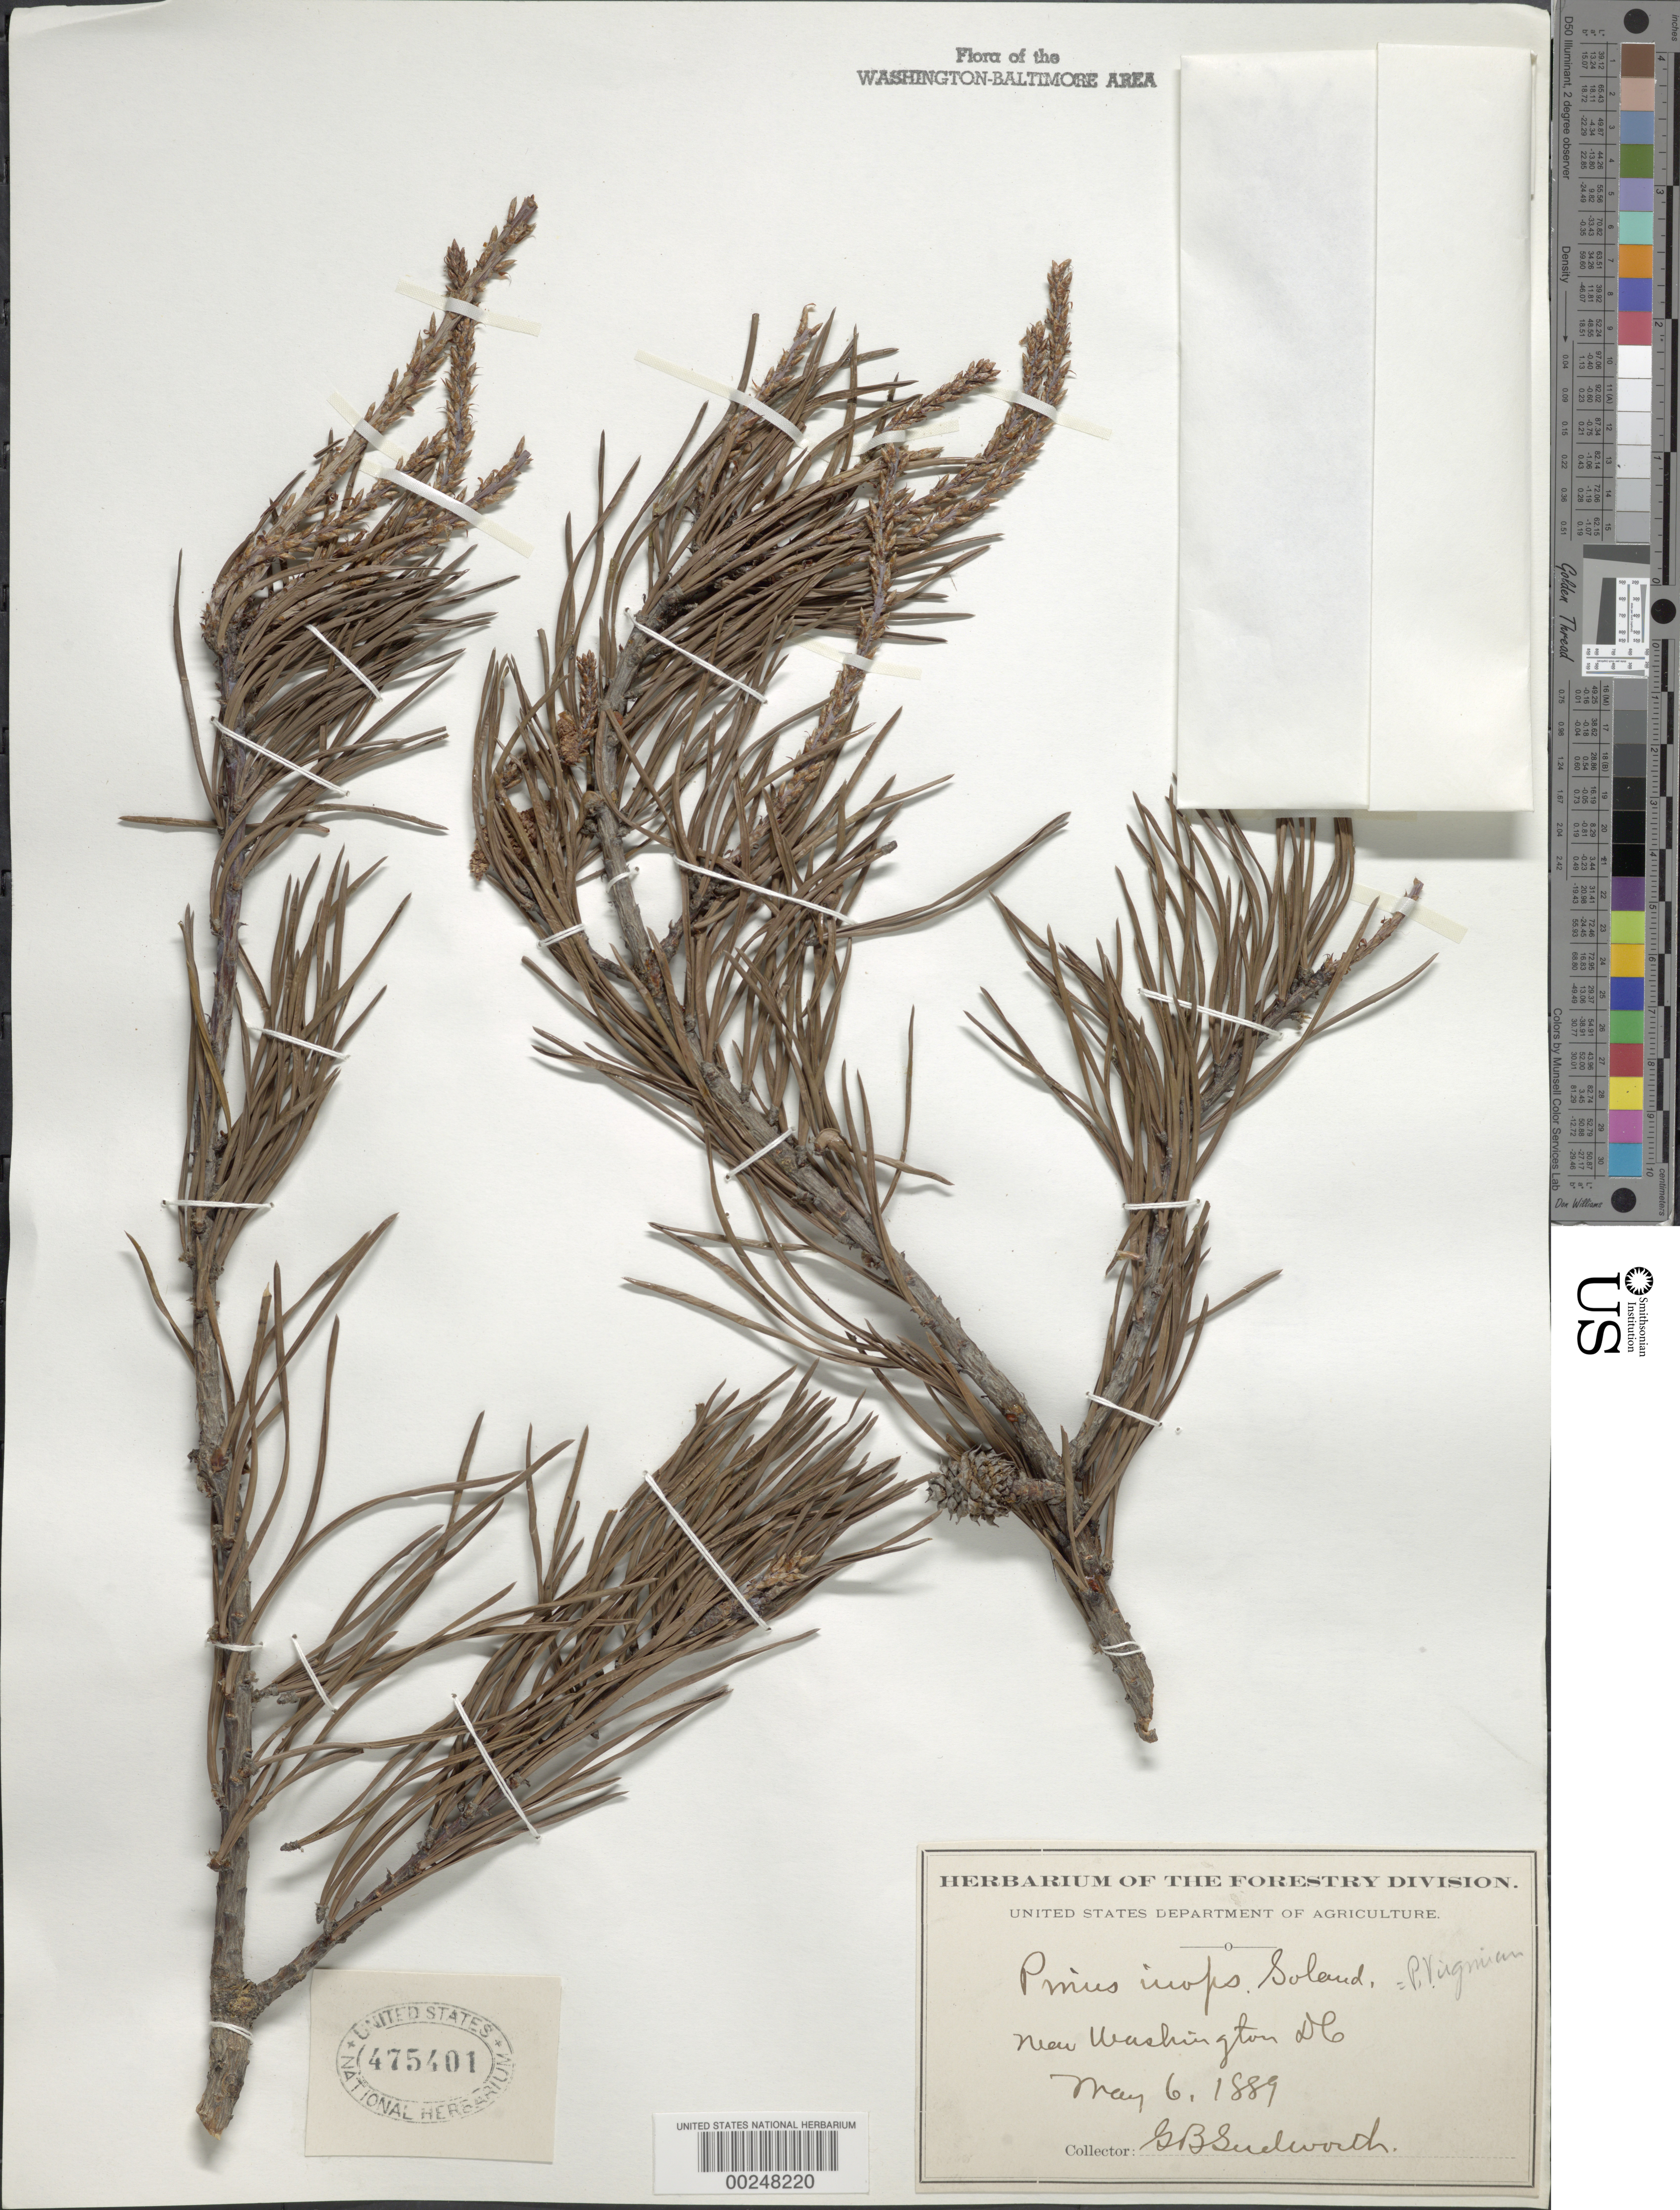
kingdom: Plantae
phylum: Tracheophyta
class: Pinopsida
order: Pinales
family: Pinaceae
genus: Pinus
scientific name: Pinus virginiana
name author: Mill.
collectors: G. B. Sudworth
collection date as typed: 06 May 1889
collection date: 1889-05-06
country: United States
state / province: District of Columbia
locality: Near Washington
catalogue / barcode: US 475401